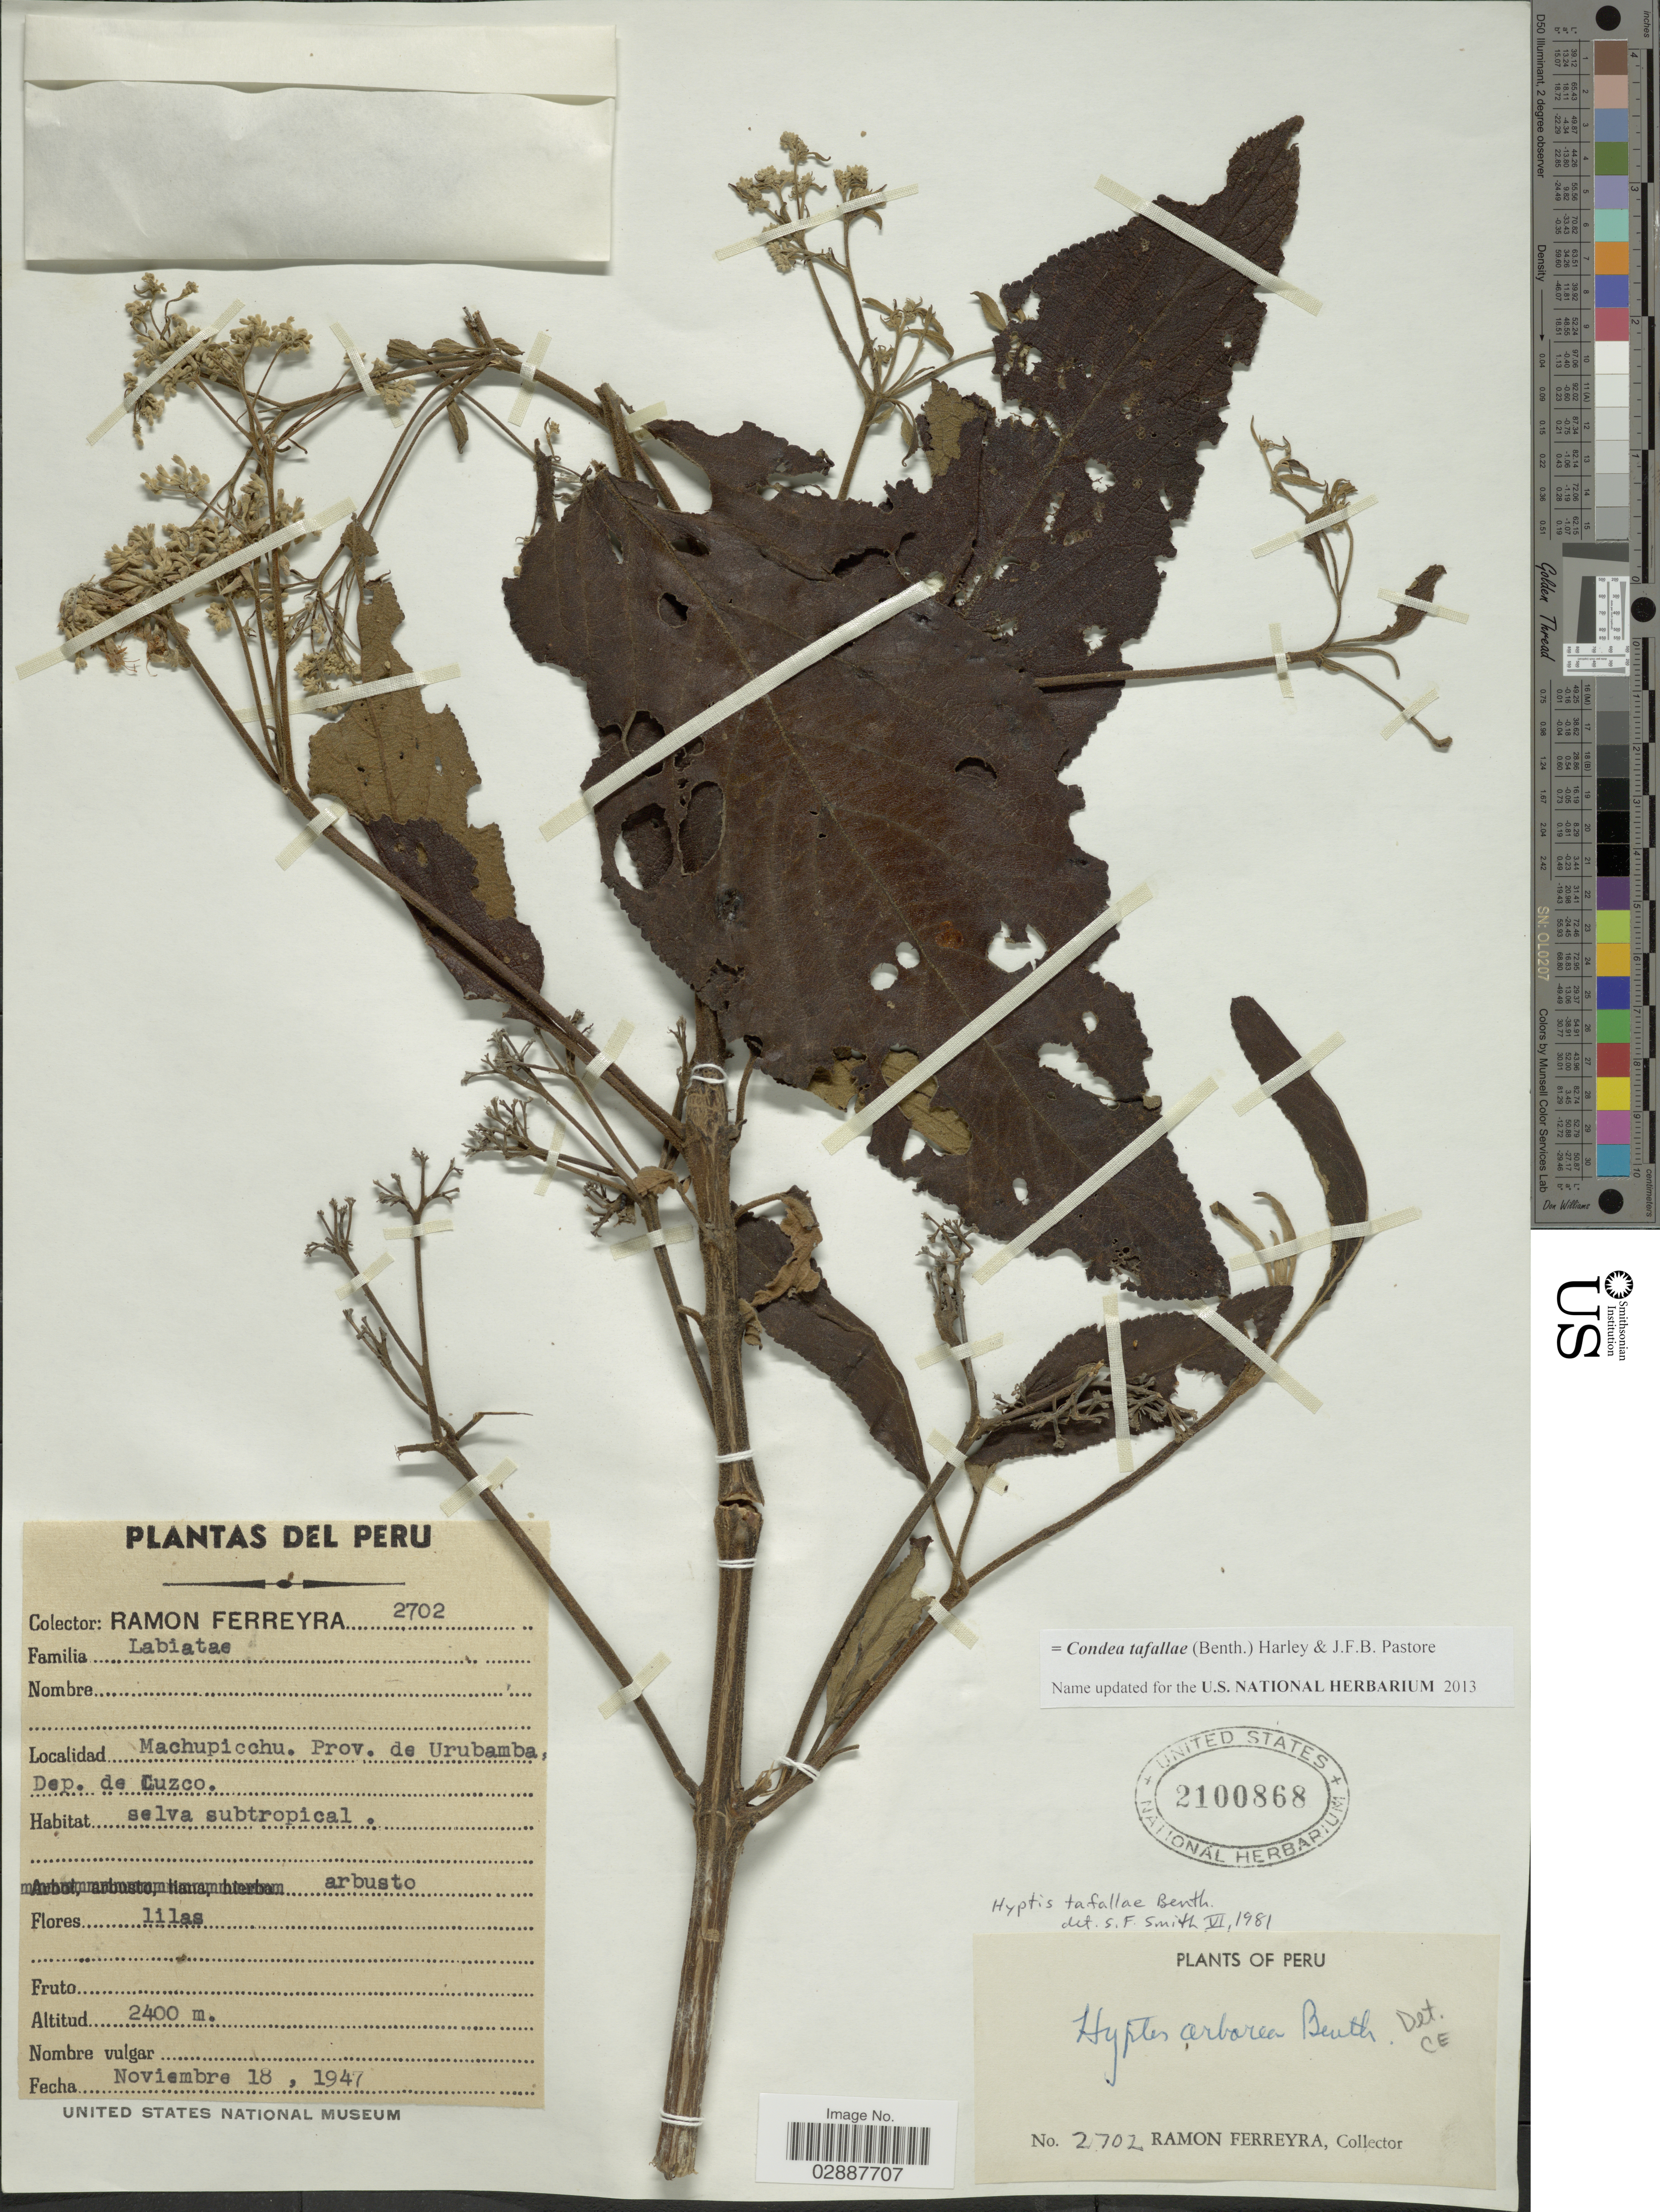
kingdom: Plantae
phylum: Tracheophyta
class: Magnoliopsida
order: Lamiales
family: Lamiaceae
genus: Condea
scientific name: Condea tafallae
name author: (Benth.) Harley & J.F.B. Pastore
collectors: R. A. Ferreyra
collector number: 2702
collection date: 1947-11-18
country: Peru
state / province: Cusco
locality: Machupicchu. Prov. de Urubamba, Dep. de Cuzco.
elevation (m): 2400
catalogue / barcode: US 2100868